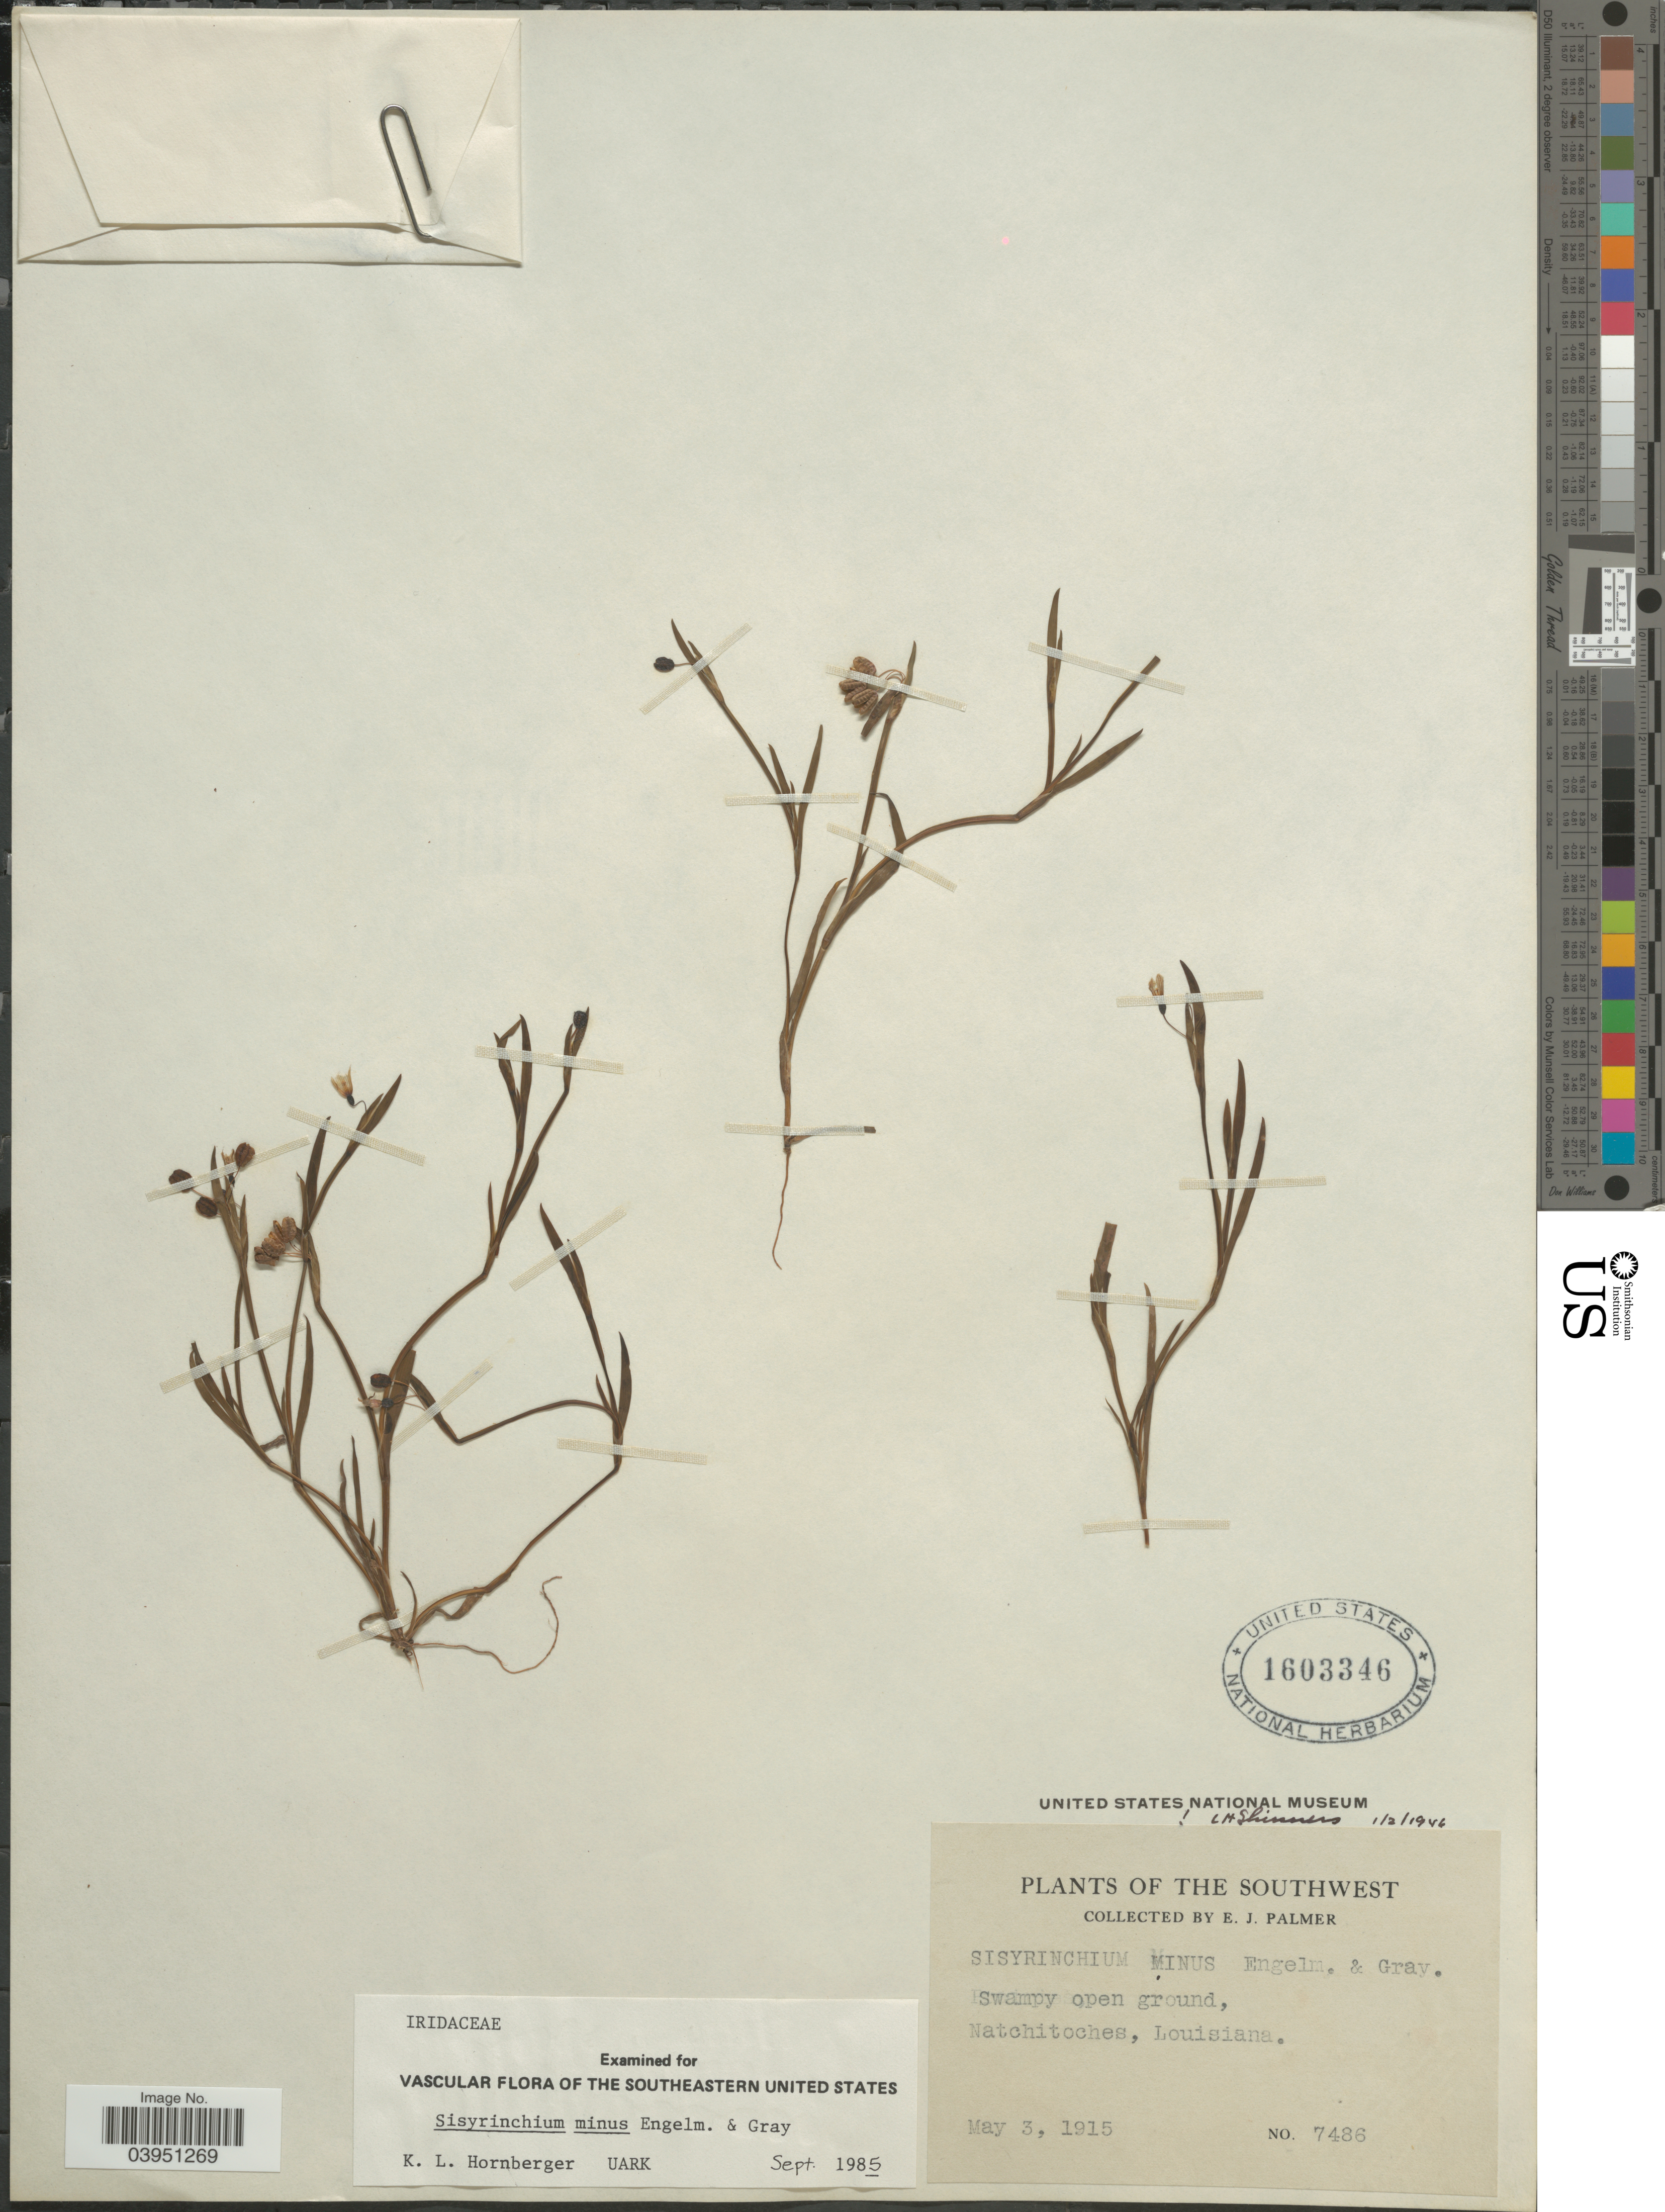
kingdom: Plantae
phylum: Tracheophyta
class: Liliopsida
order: Asparagales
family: Iridaceae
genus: Sisyrinchium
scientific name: Sisyrinchium minus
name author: Engelm. & A. Gray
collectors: E. J. Palmer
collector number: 7486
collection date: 1915-05-03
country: United States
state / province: Louisiana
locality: The Southwest. Natchitoches.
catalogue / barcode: US 1603346